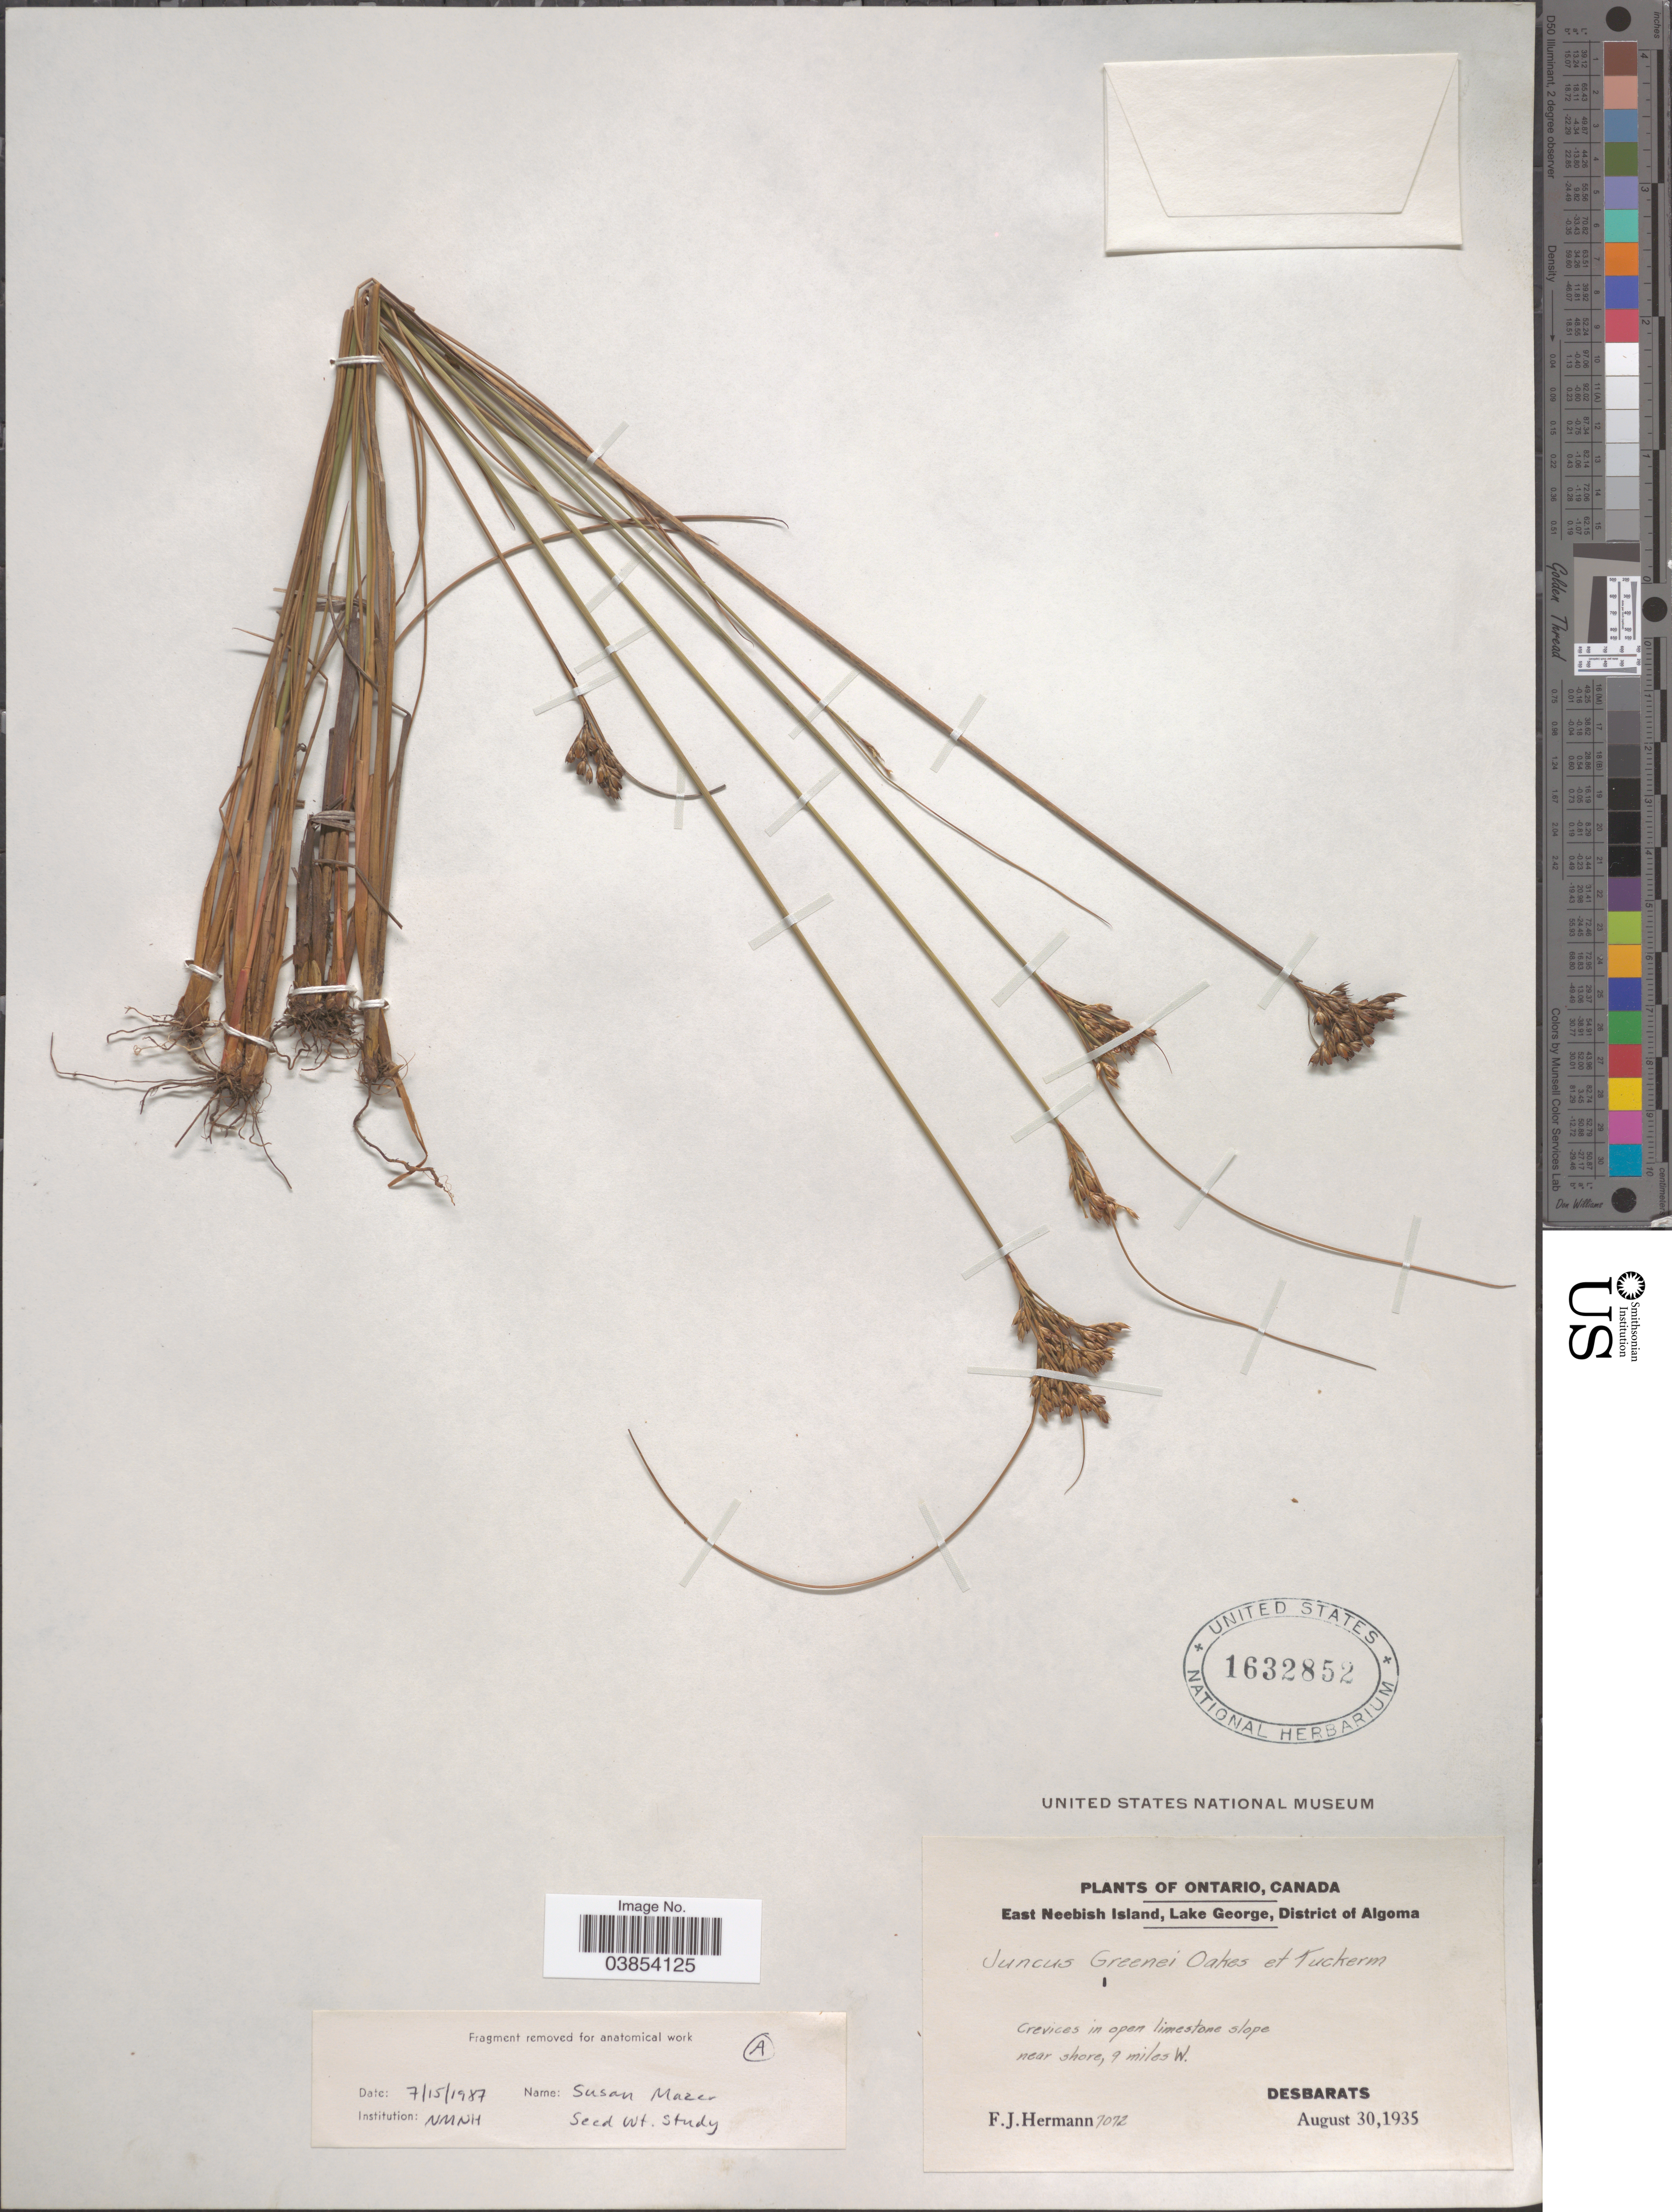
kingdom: Plantae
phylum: Tracheophyta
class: Liliopsida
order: Poales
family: Juncaceae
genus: Juncus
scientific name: Juncus greenei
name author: Oakes & Tuck.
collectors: F. J. Hermann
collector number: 7072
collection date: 1935-08-30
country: Canada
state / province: Ontario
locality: East Neebish Island, Lake George, District of Algoma. Limestone slope near shore, 9 miles W. Desbarats.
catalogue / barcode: US 1632852